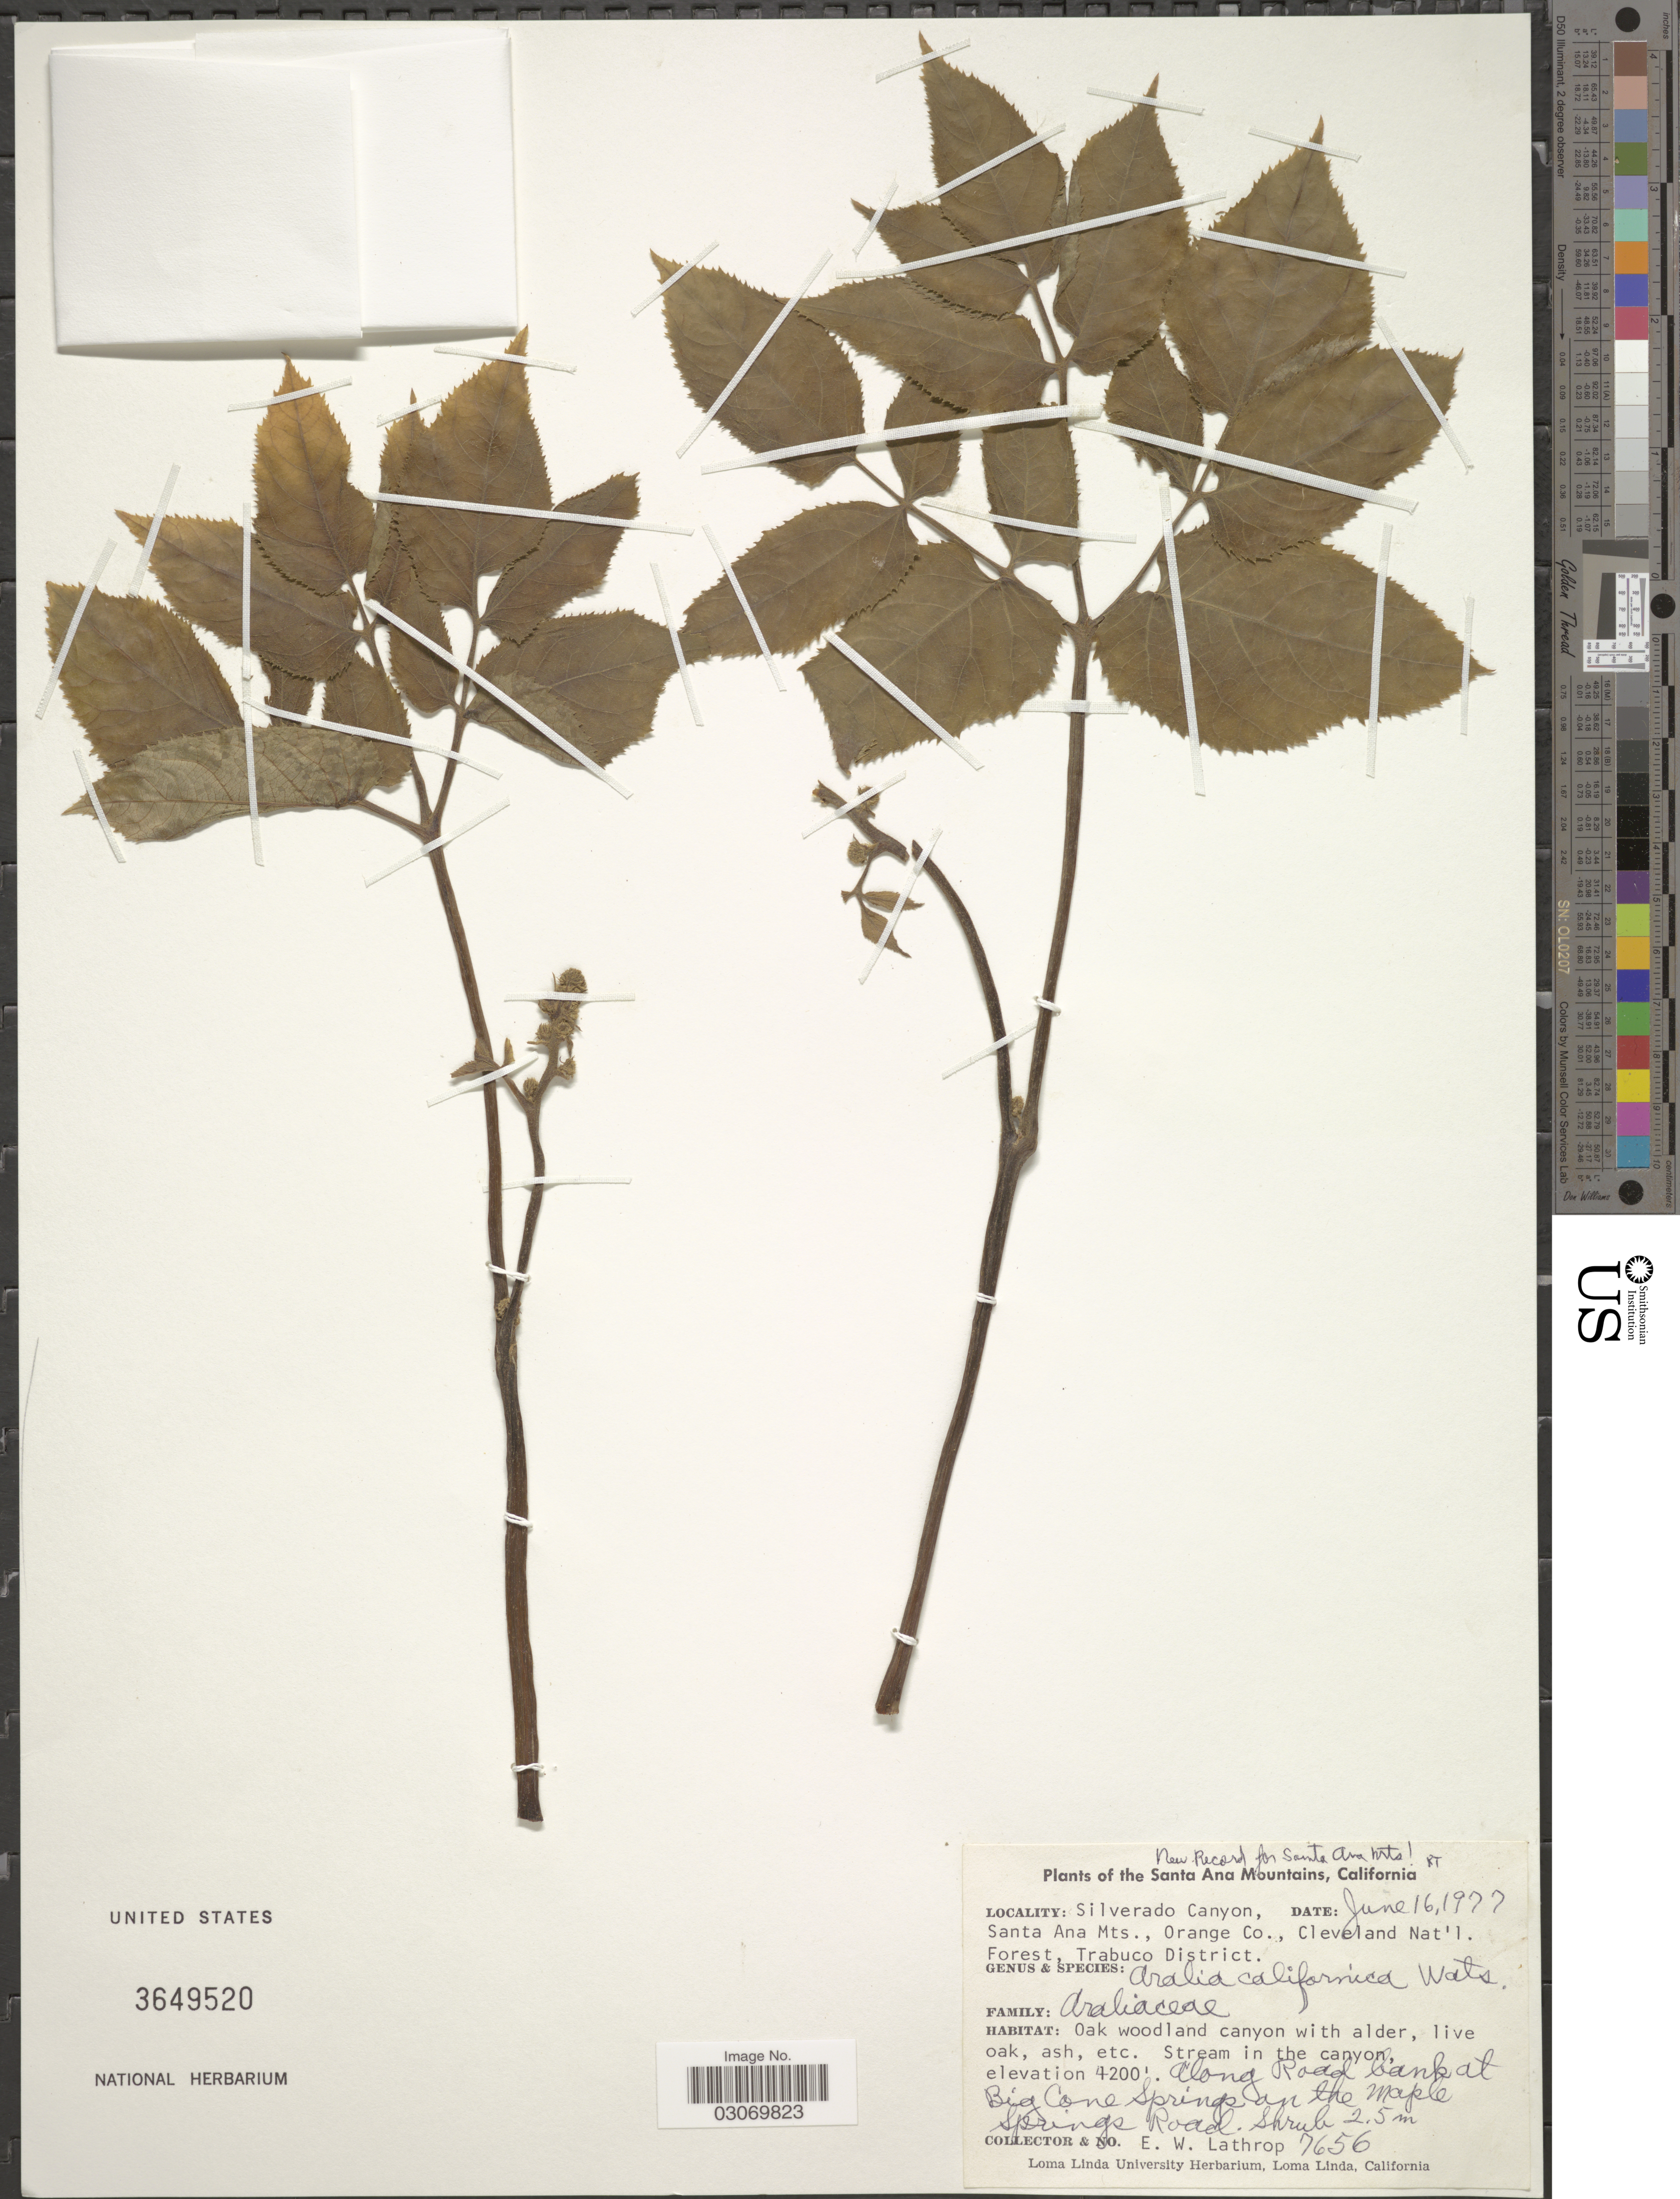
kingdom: Plantae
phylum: Tracheophyta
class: Magnoliopsida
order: Apiales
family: Araliaceae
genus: Aralia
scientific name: Aralia californica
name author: S. Watson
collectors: E. W. Lathrop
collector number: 7656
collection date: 1977-06-16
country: United States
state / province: California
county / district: Orange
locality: The Santa Ana Mountains, Silverado Canyon, Santa Ana Mts., Orange Co., Cleveland Nat'l. Forest, Trabuco Districta, along Road bank at Big Cone Springs on the Maple Springs Road.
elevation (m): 1280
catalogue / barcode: US 3649520